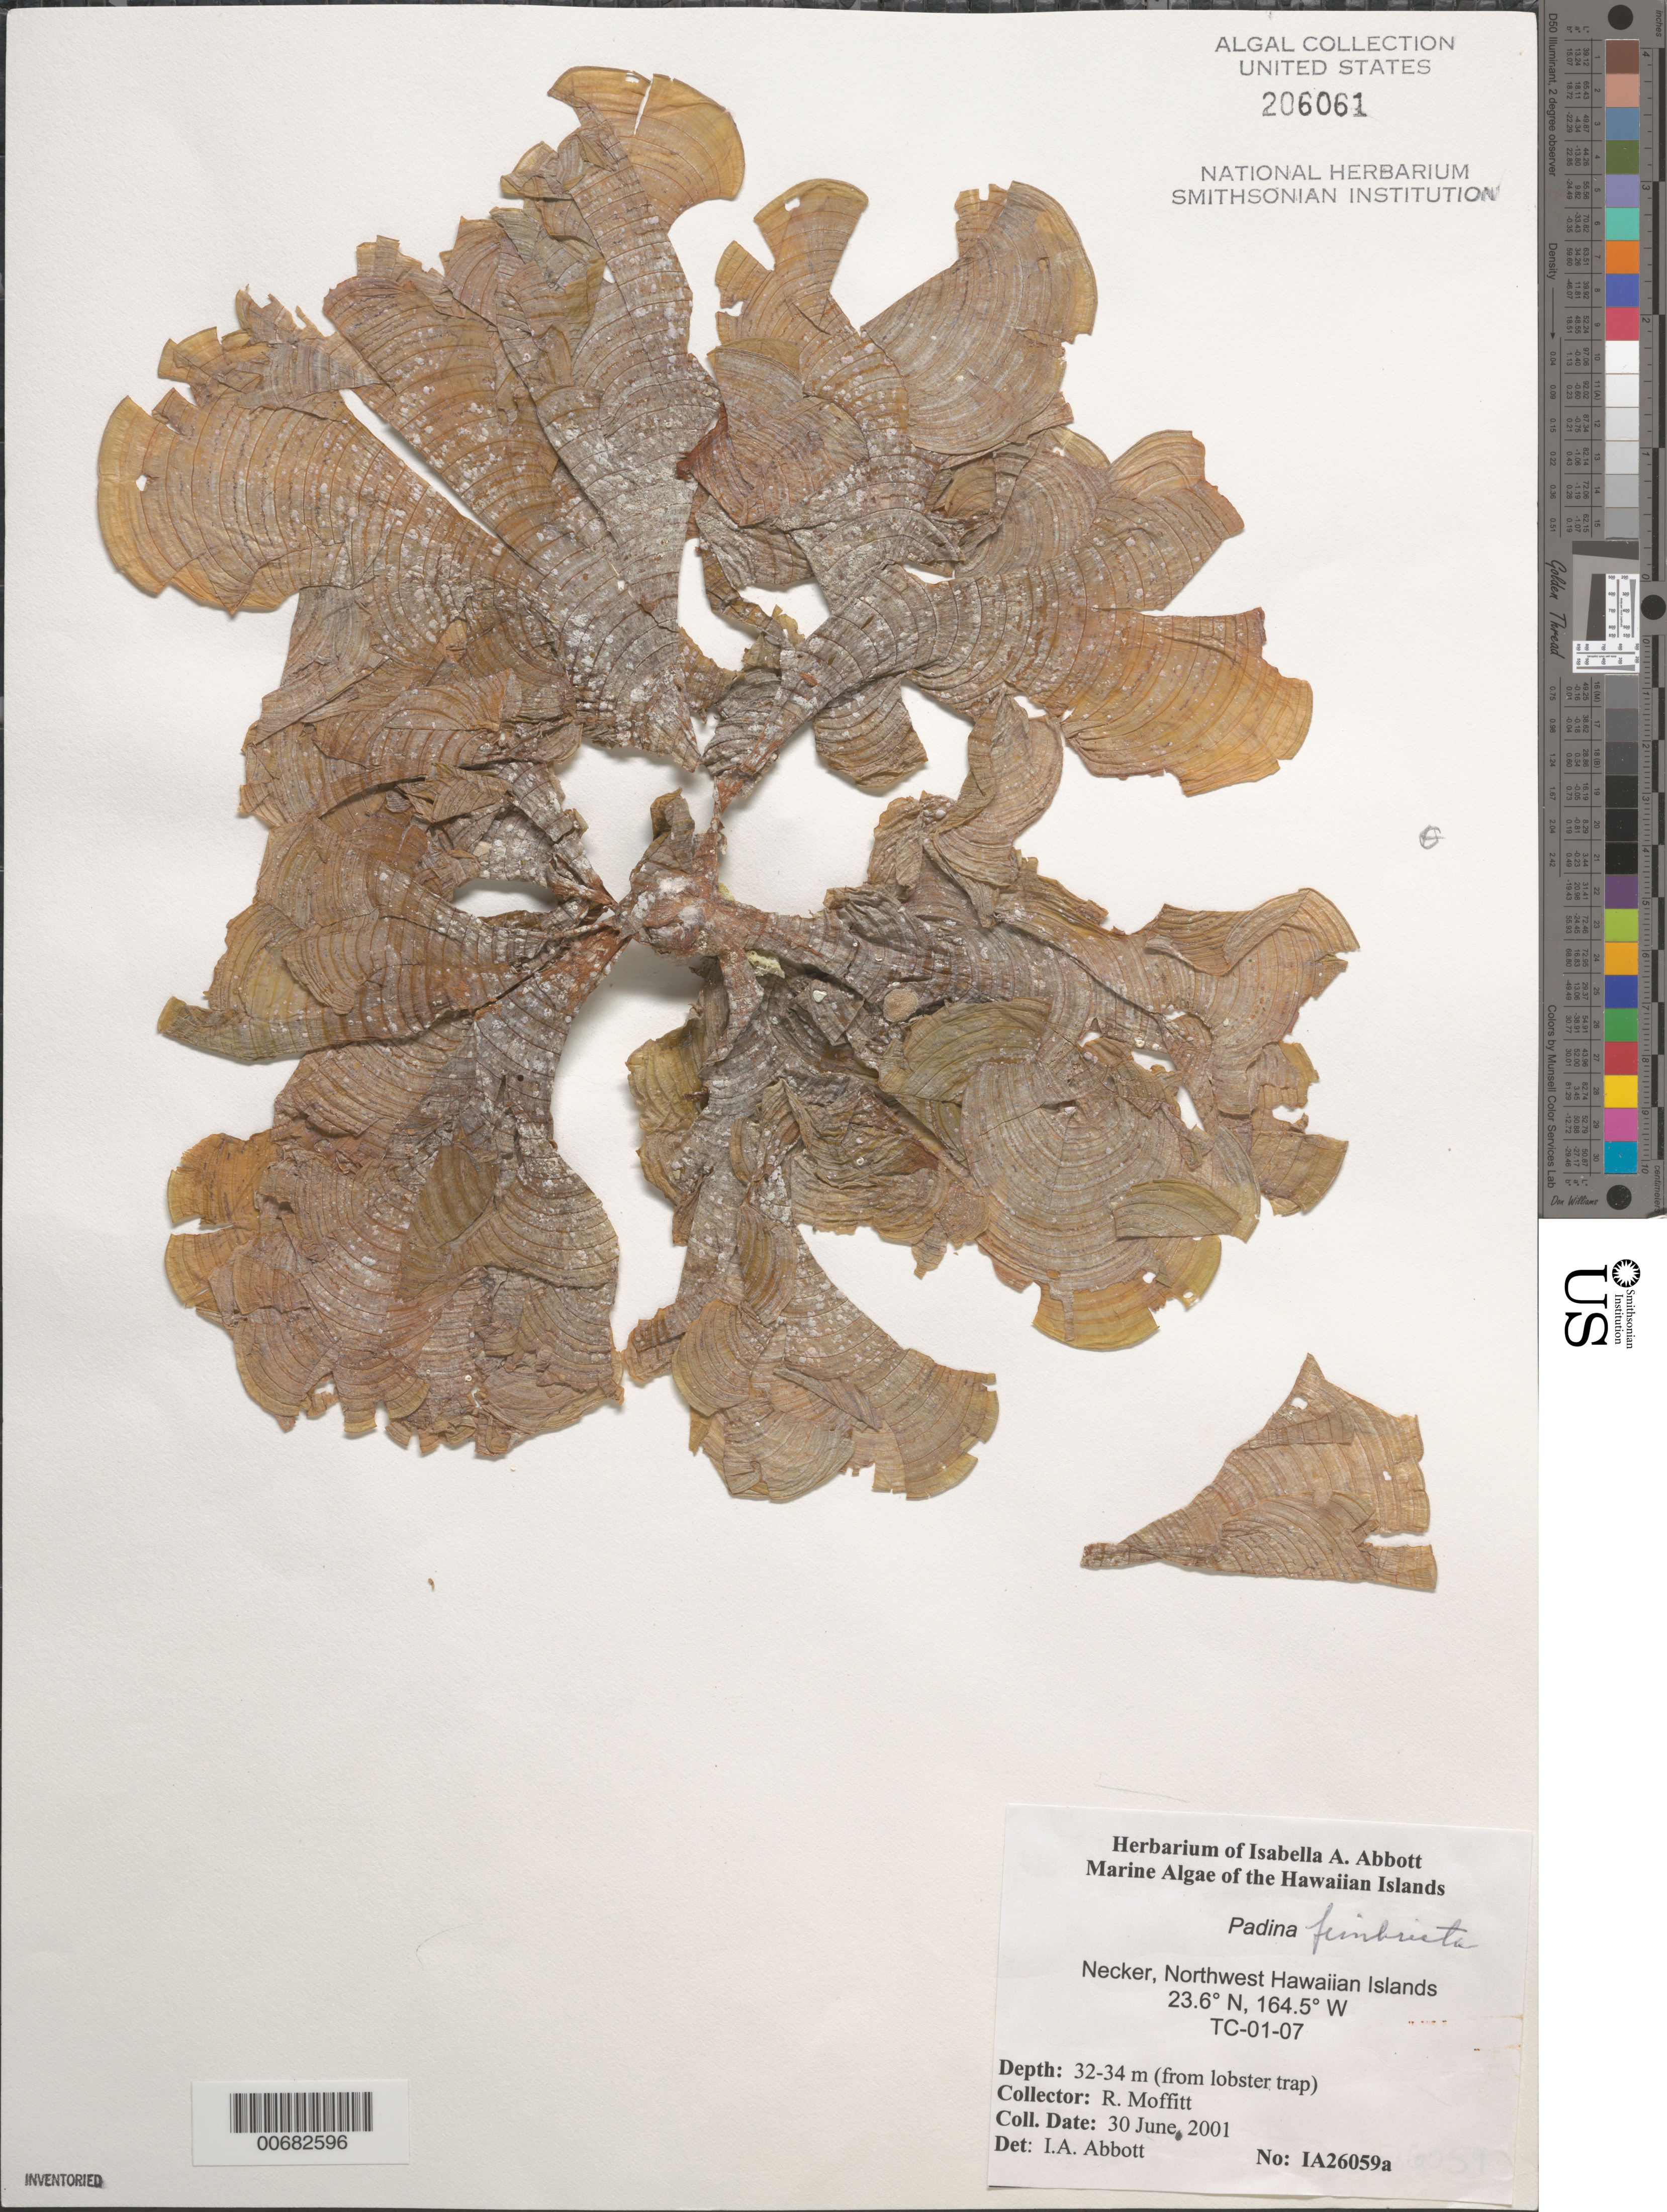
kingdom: Chromista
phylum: Ochrophyta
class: Phaeophyceae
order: Dictyotales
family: Dictyotaceae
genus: Padina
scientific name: Padina fimbriata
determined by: Abbott, Isabella A.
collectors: R. Moffitt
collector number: IAA 26059a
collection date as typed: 30 Jun 2001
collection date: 2001-06-30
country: United States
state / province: Hawaii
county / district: Honolulu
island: Necker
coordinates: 23.6 N, 164.5 W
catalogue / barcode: US 206061